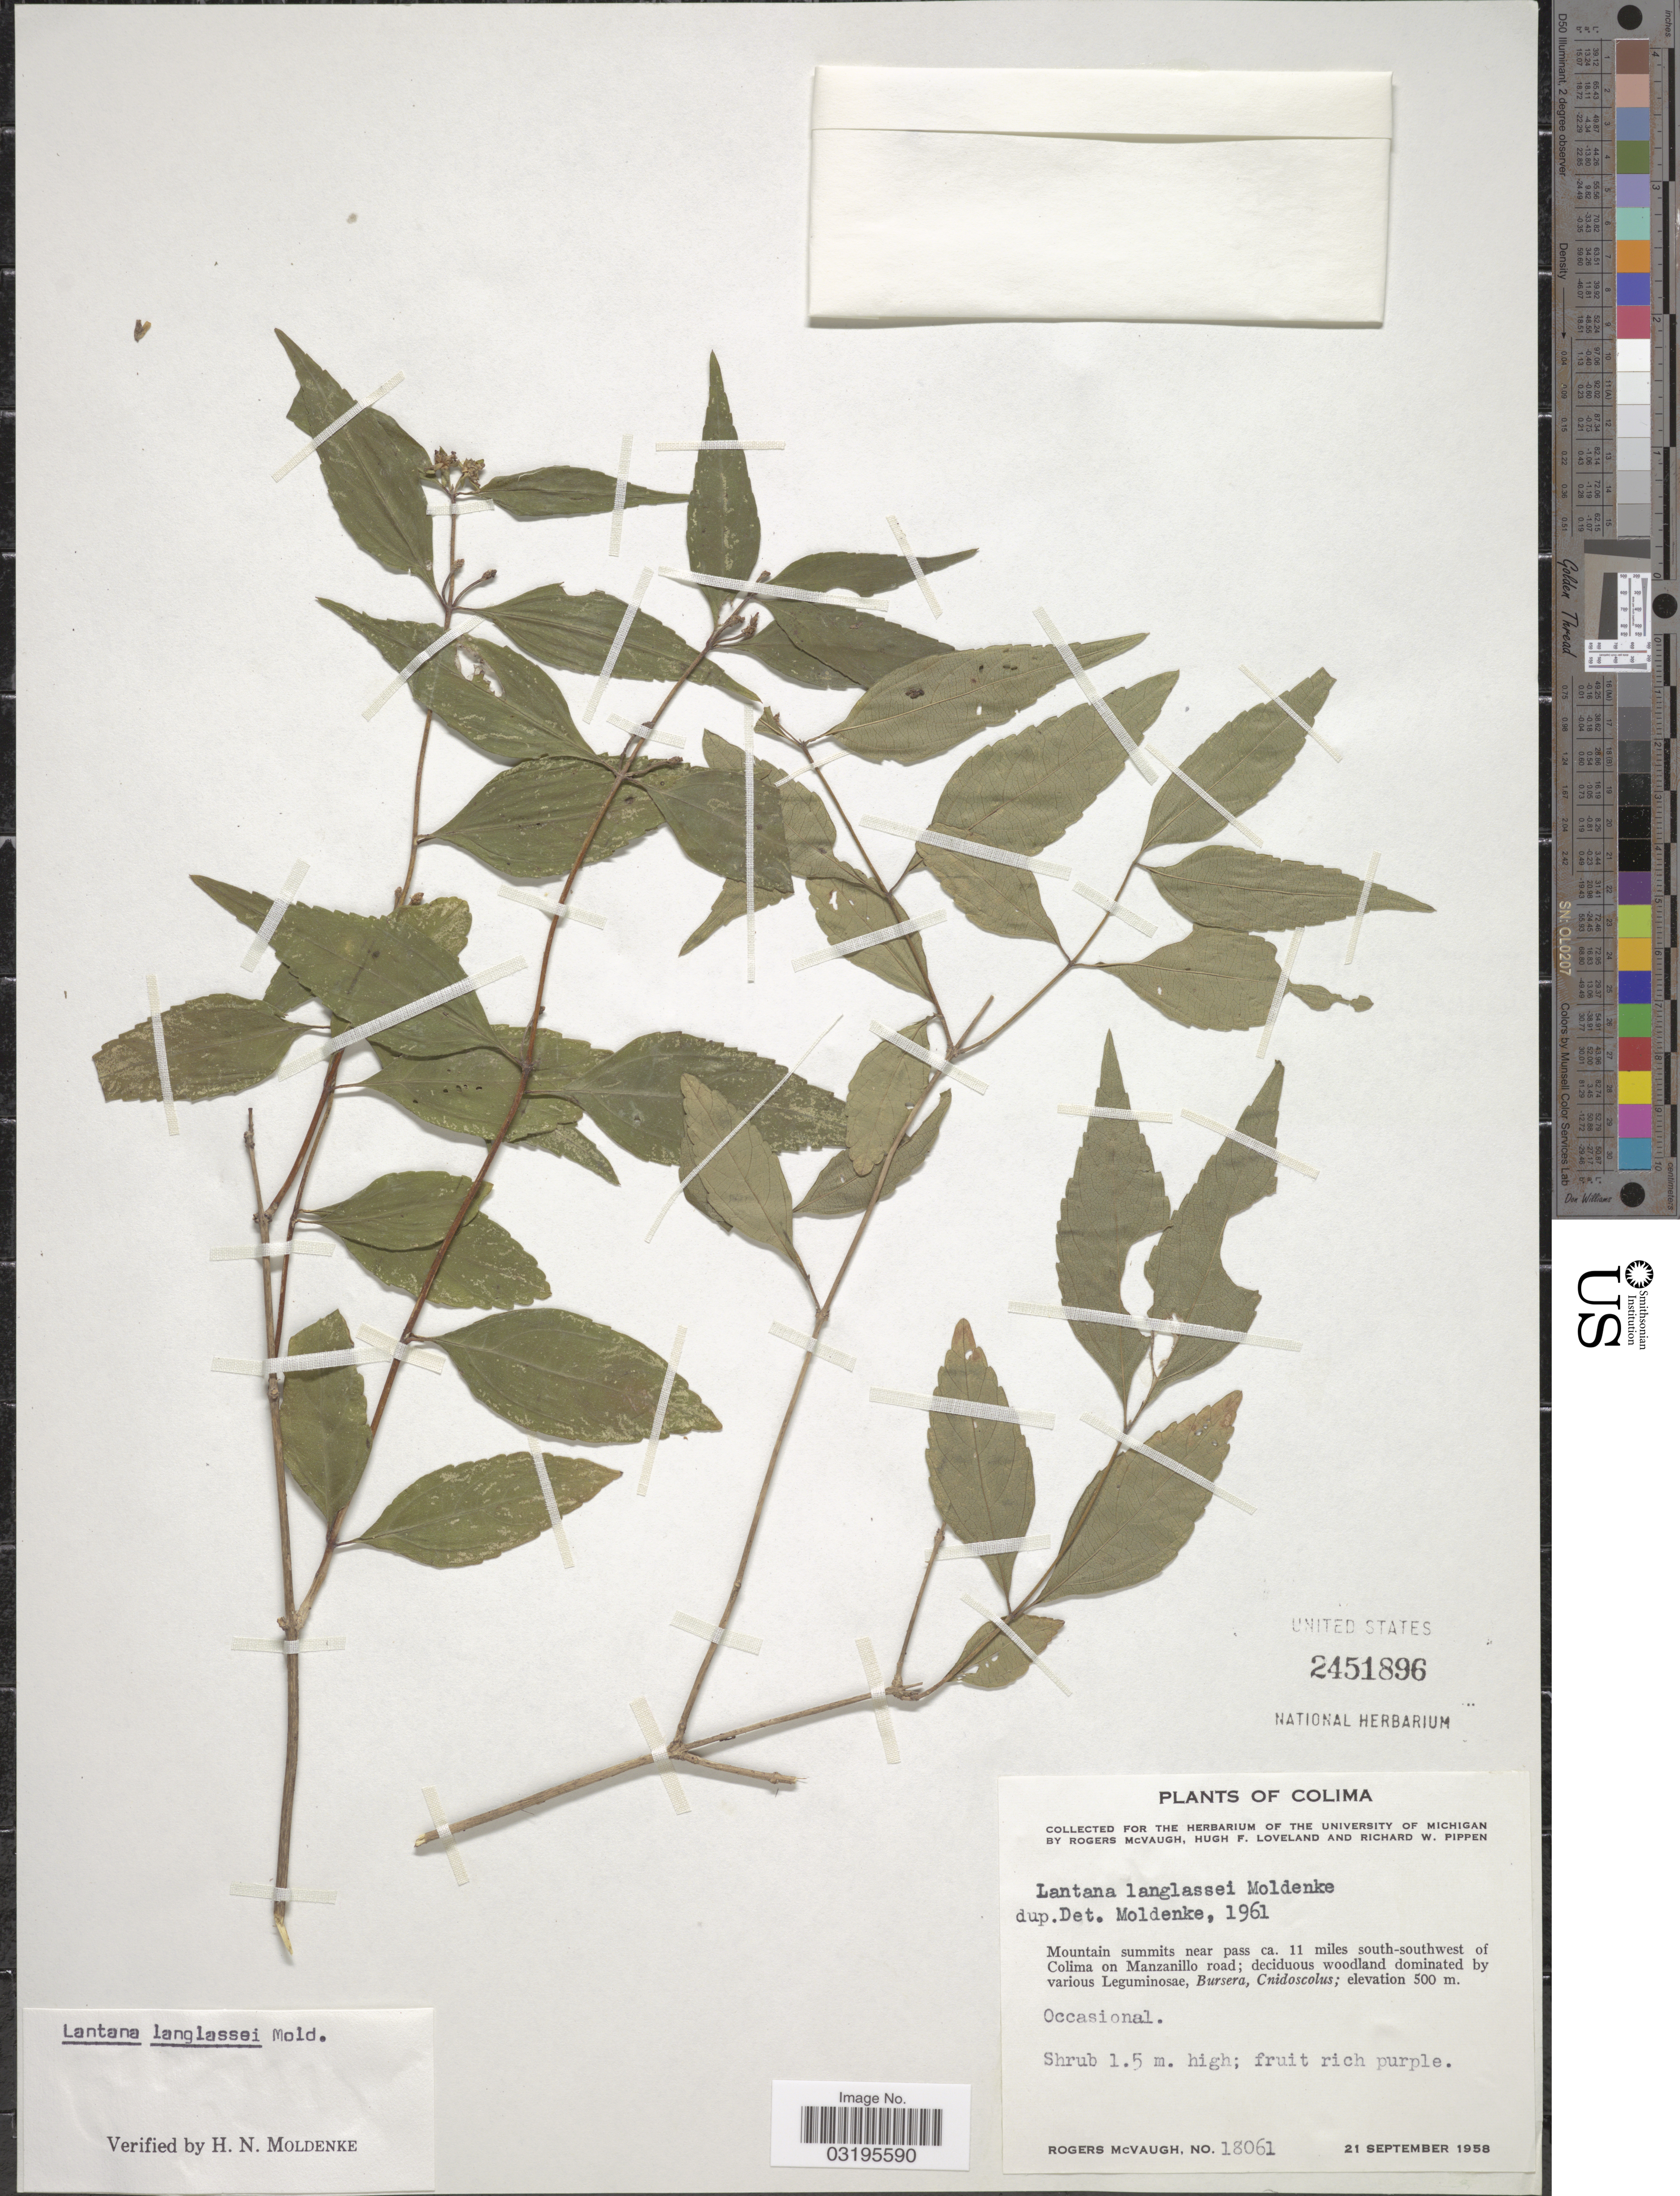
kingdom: Plantae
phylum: Tracheophyta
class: Magnoliopsida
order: Lamiales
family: Verbenaceae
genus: Lantana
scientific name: Lantana langlassei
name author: Moldenke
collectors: R. McVaugh, H. Loveland & R. W. Pippen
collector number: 18061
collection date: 1958-09-21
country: Mexico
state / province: Colima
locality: Mountain summits near pass ca. 11 miles south-southwest of Colima on Manzanillo road.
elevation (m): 500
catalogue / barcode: US 2451896